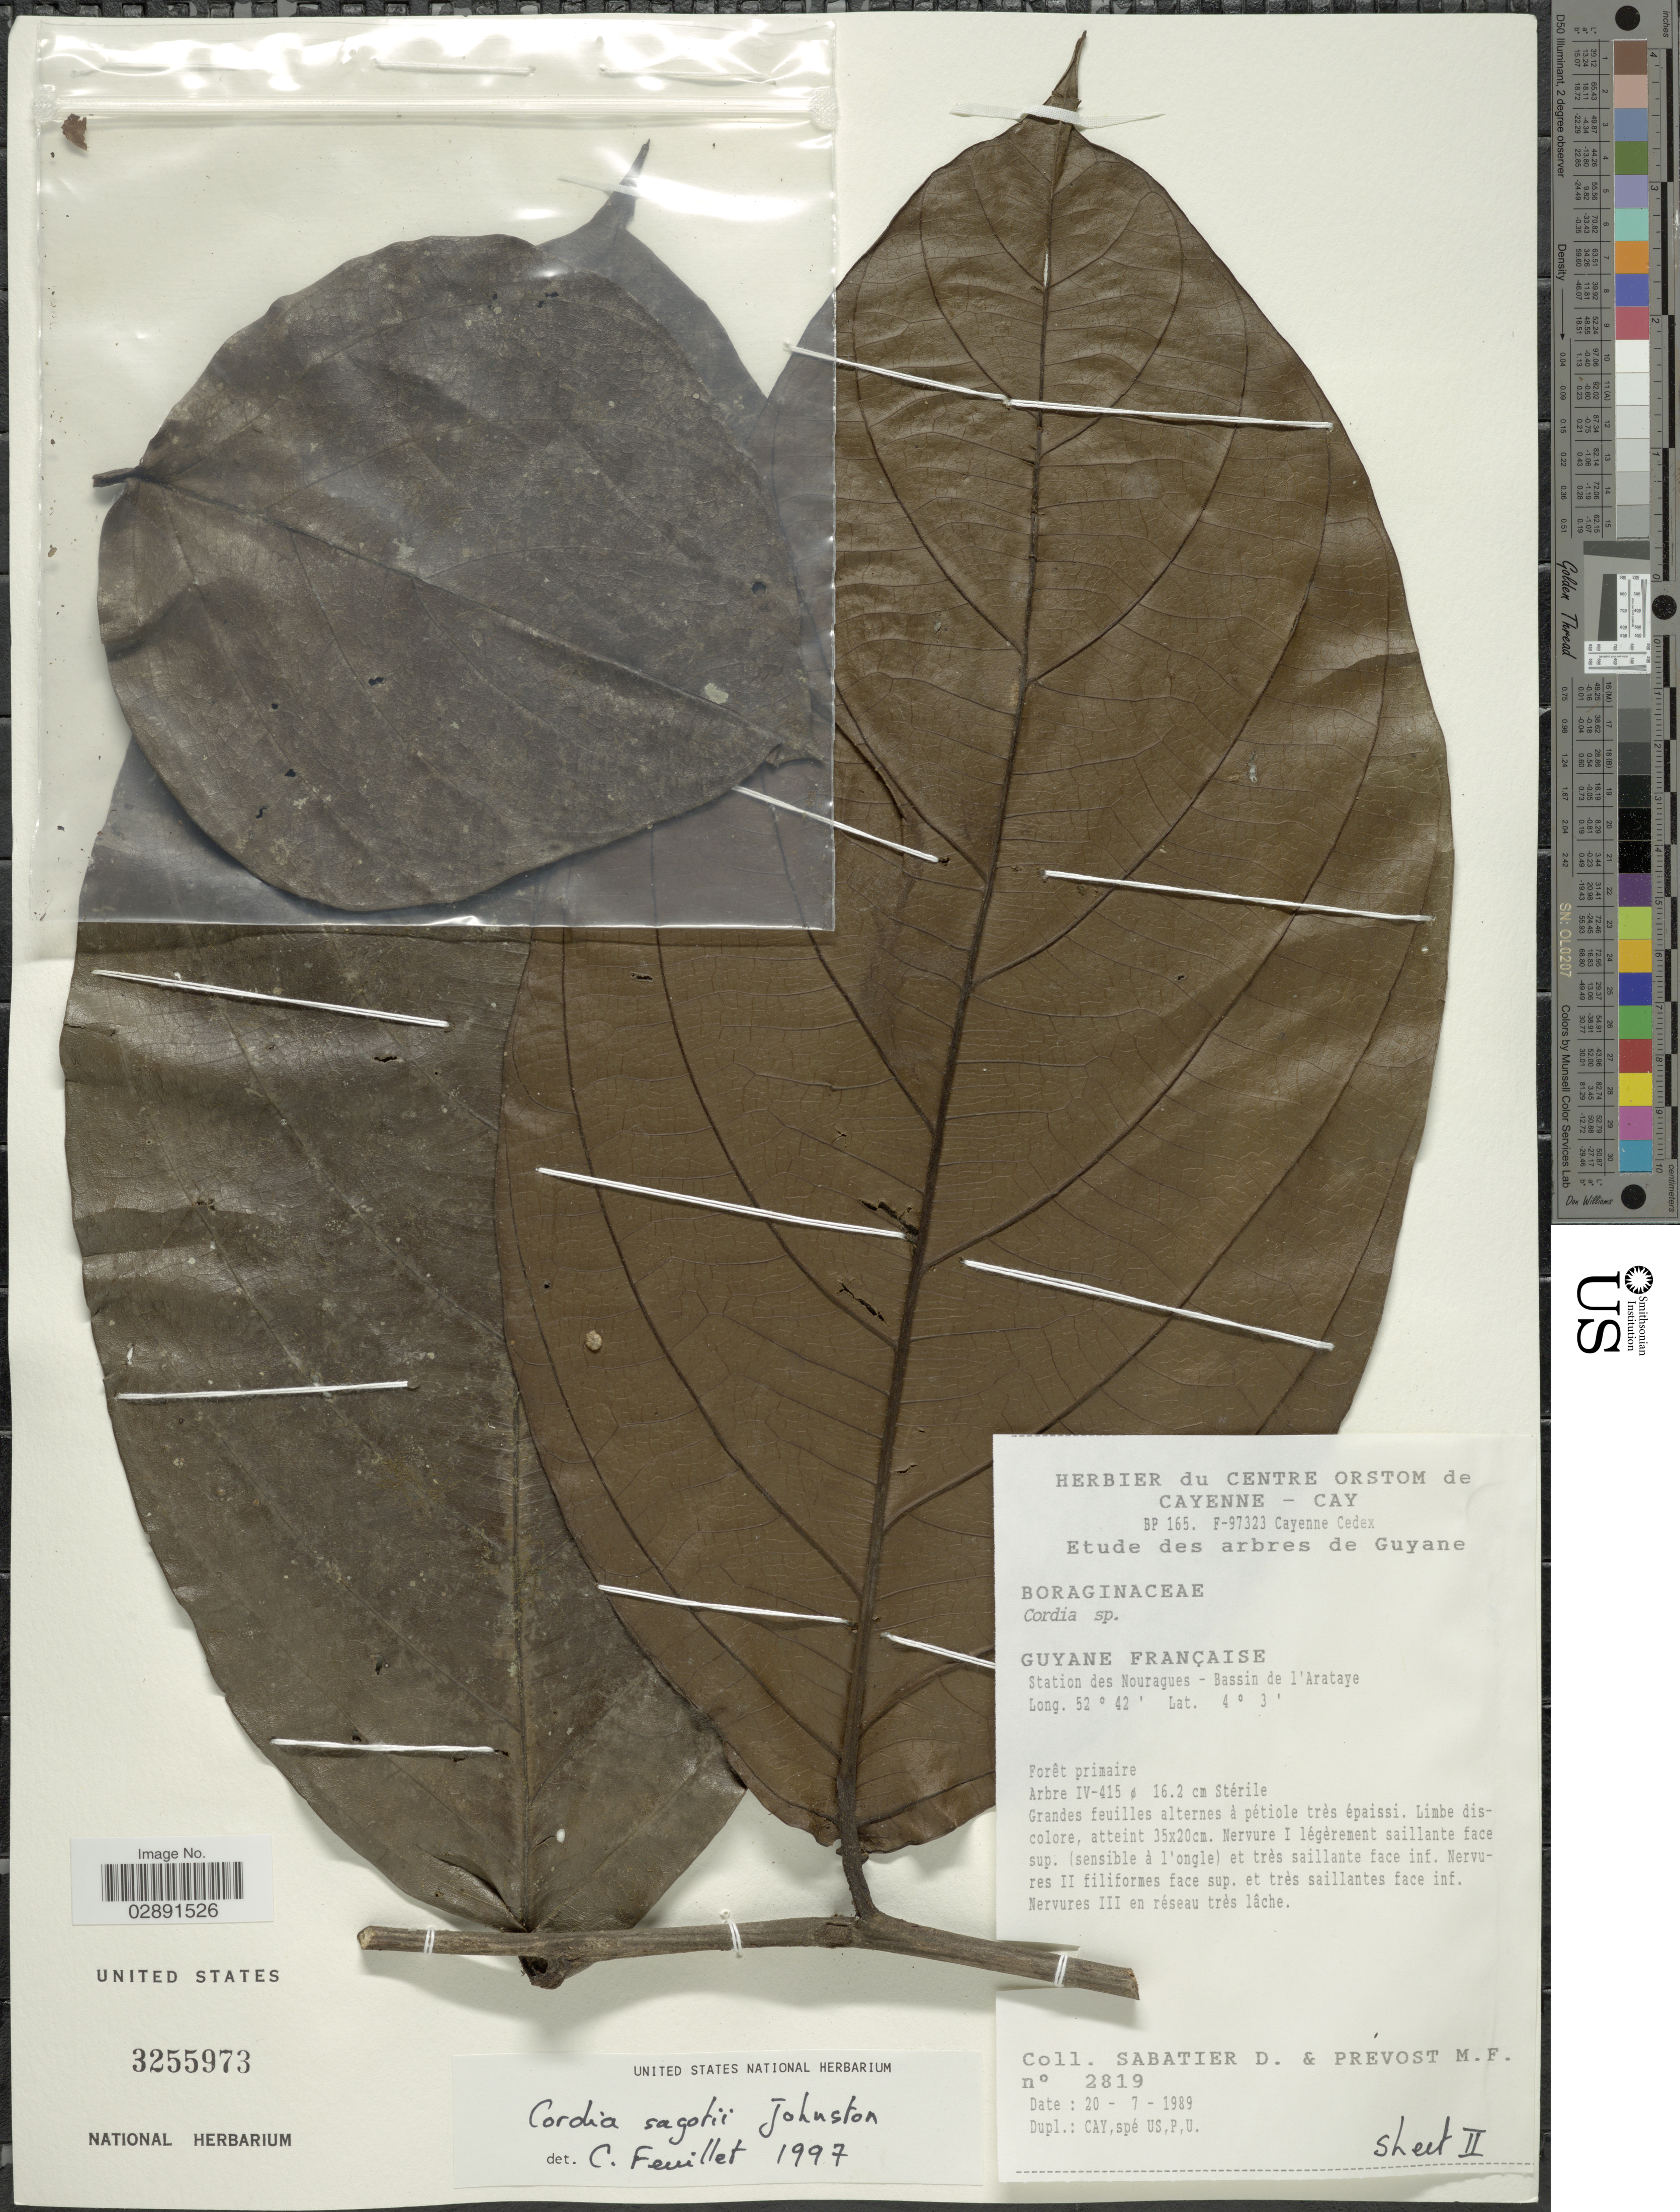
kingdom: Plantae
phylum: Tracheophyta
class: Magnoliopsida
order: Boraginales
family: Cordiaceae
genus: Cordia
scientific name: Cordia sagotii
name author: I.M. Johnst.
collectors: D. Sabatier & M. Prévost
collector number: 2819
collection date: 1989-07-20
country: French Guiana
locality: Guyane Française. Station des Nouragues - Bassin de l'Arataye.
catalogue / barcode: US 3255973